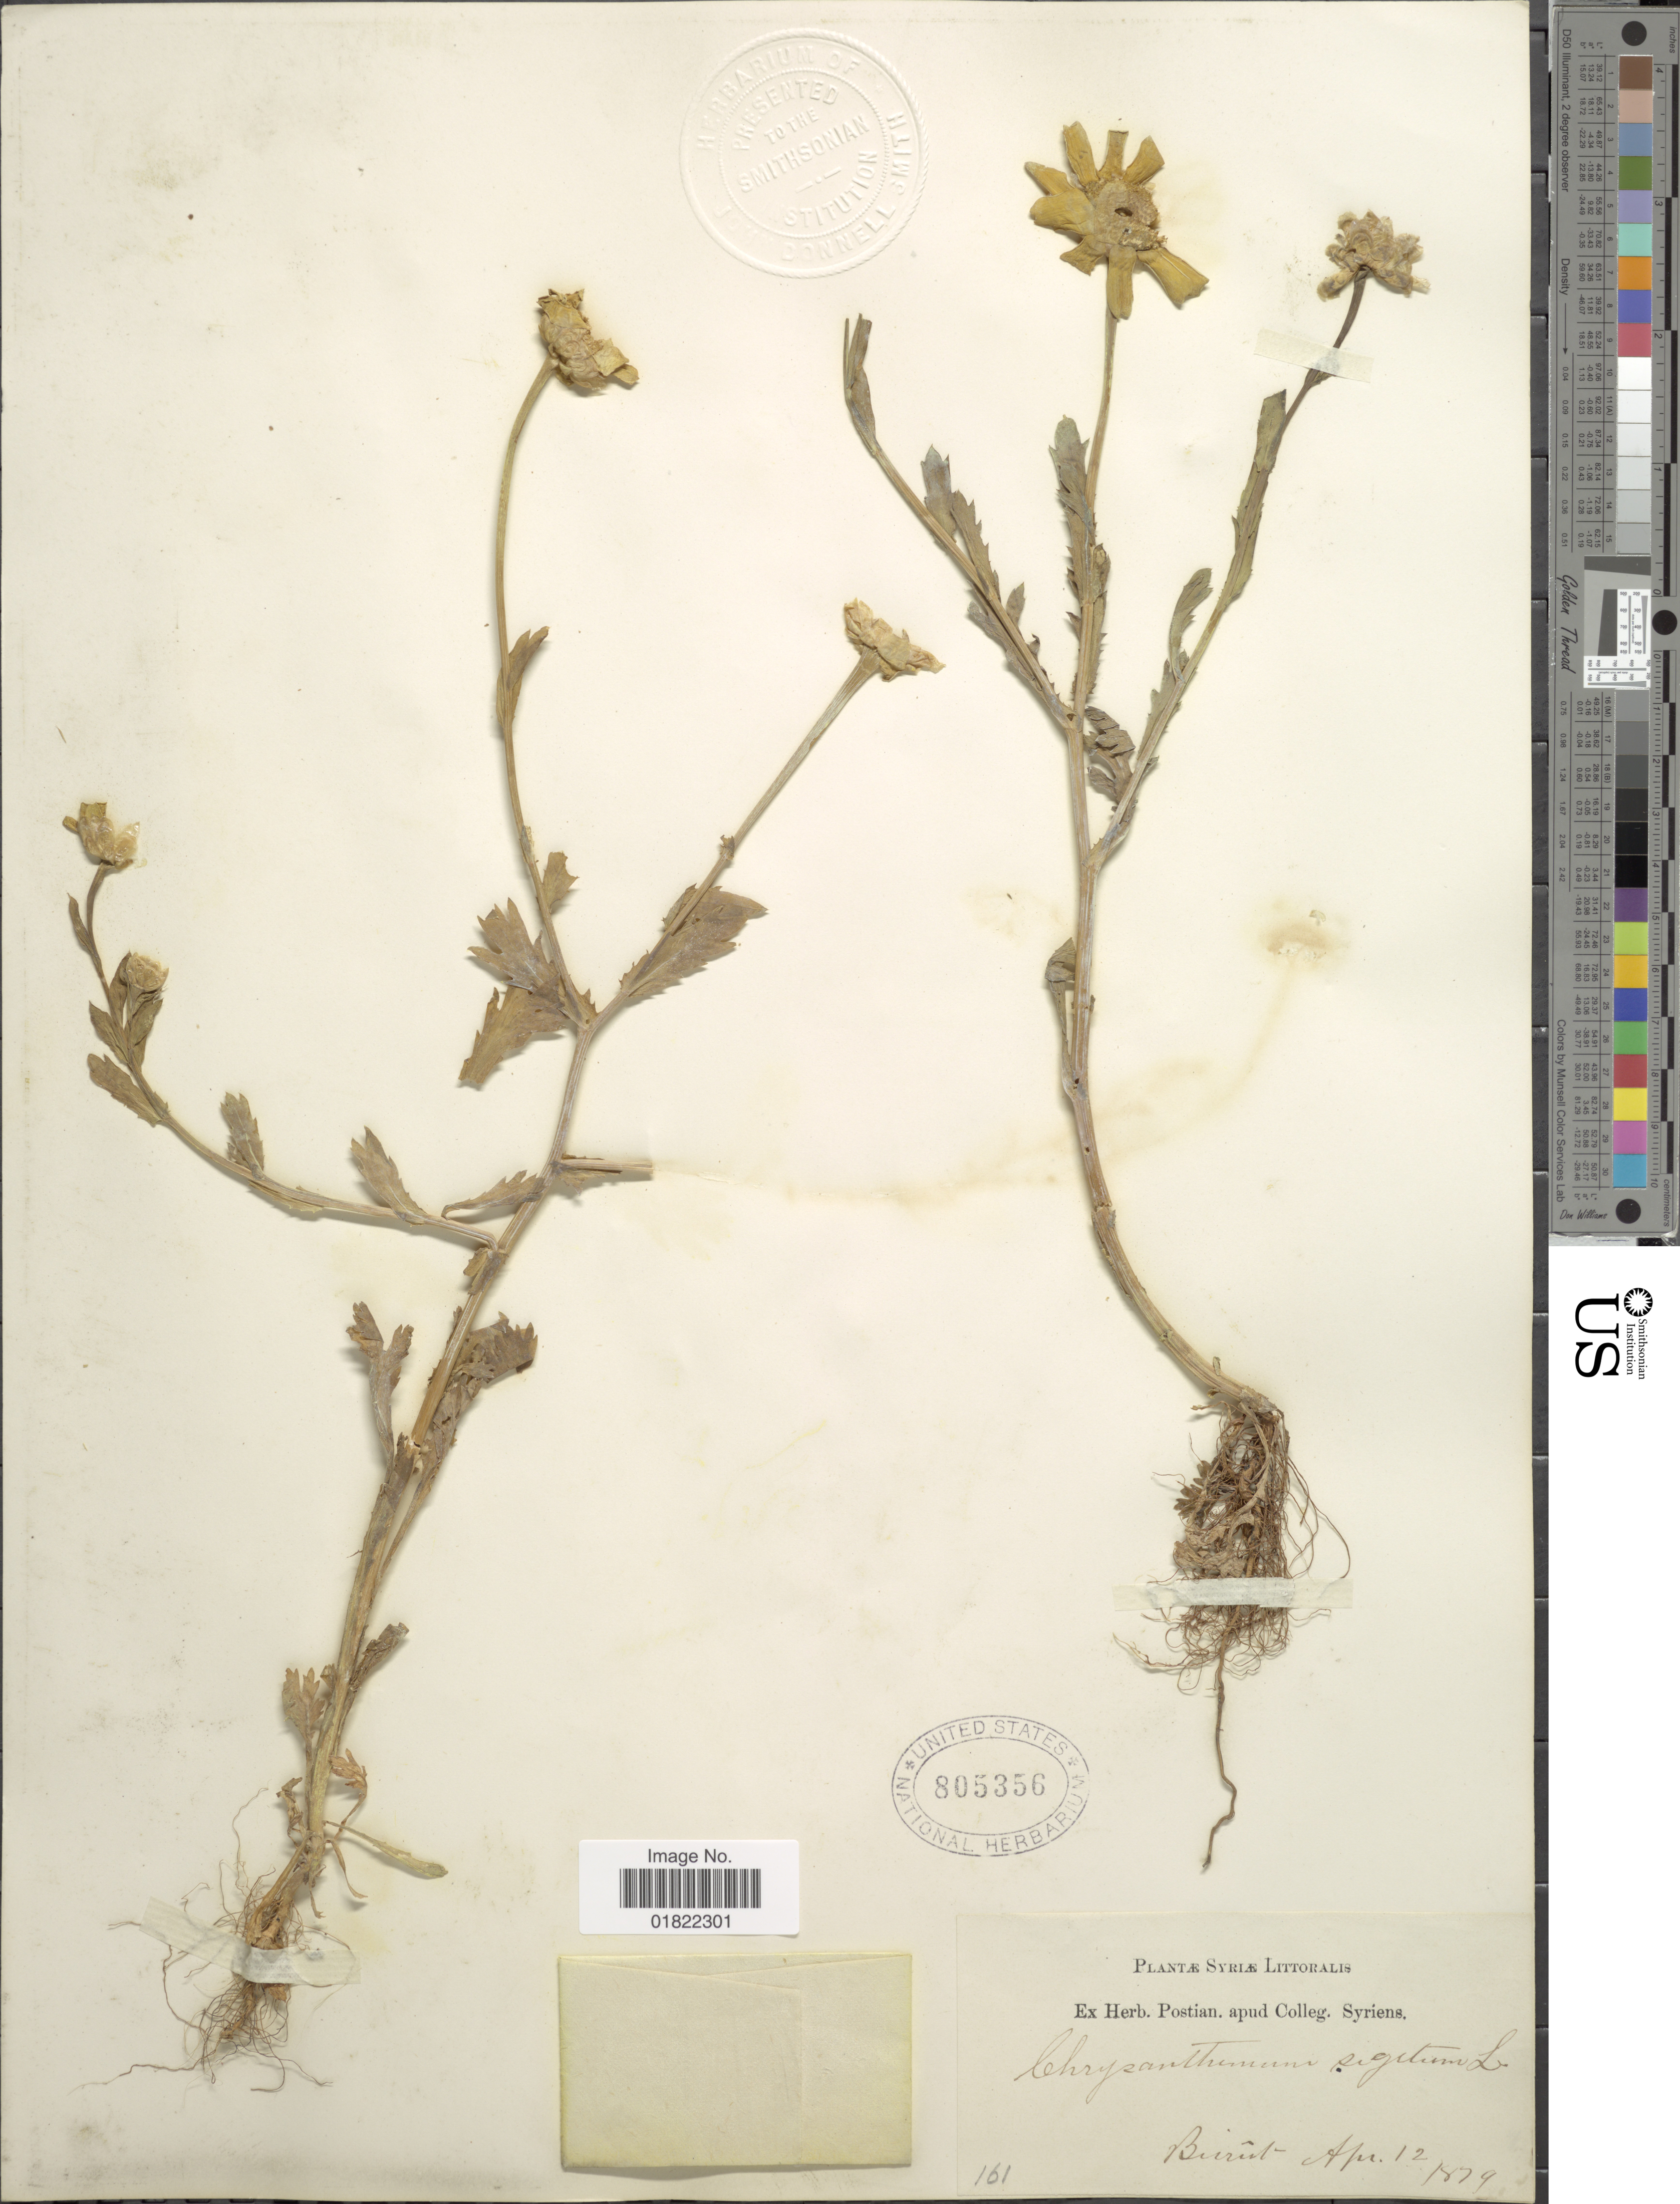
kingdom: Plantae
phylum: Tracheophyta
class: Magnoliopsida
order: Asterales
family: Asteraceae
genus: Chrysanthemum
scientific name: Chrysanthemum segetum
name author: L.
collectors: ex herb. Postian. apud Colleg. Syriens. Protest. USE "Fannie P. A. Shepard" (10308853) AS PRIMARY COLLECTOR INSTEAD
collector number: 161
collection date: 1879-04-12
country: Syria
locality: Syriae Littoralis, Burut [interpreted]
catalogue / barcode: US 805356